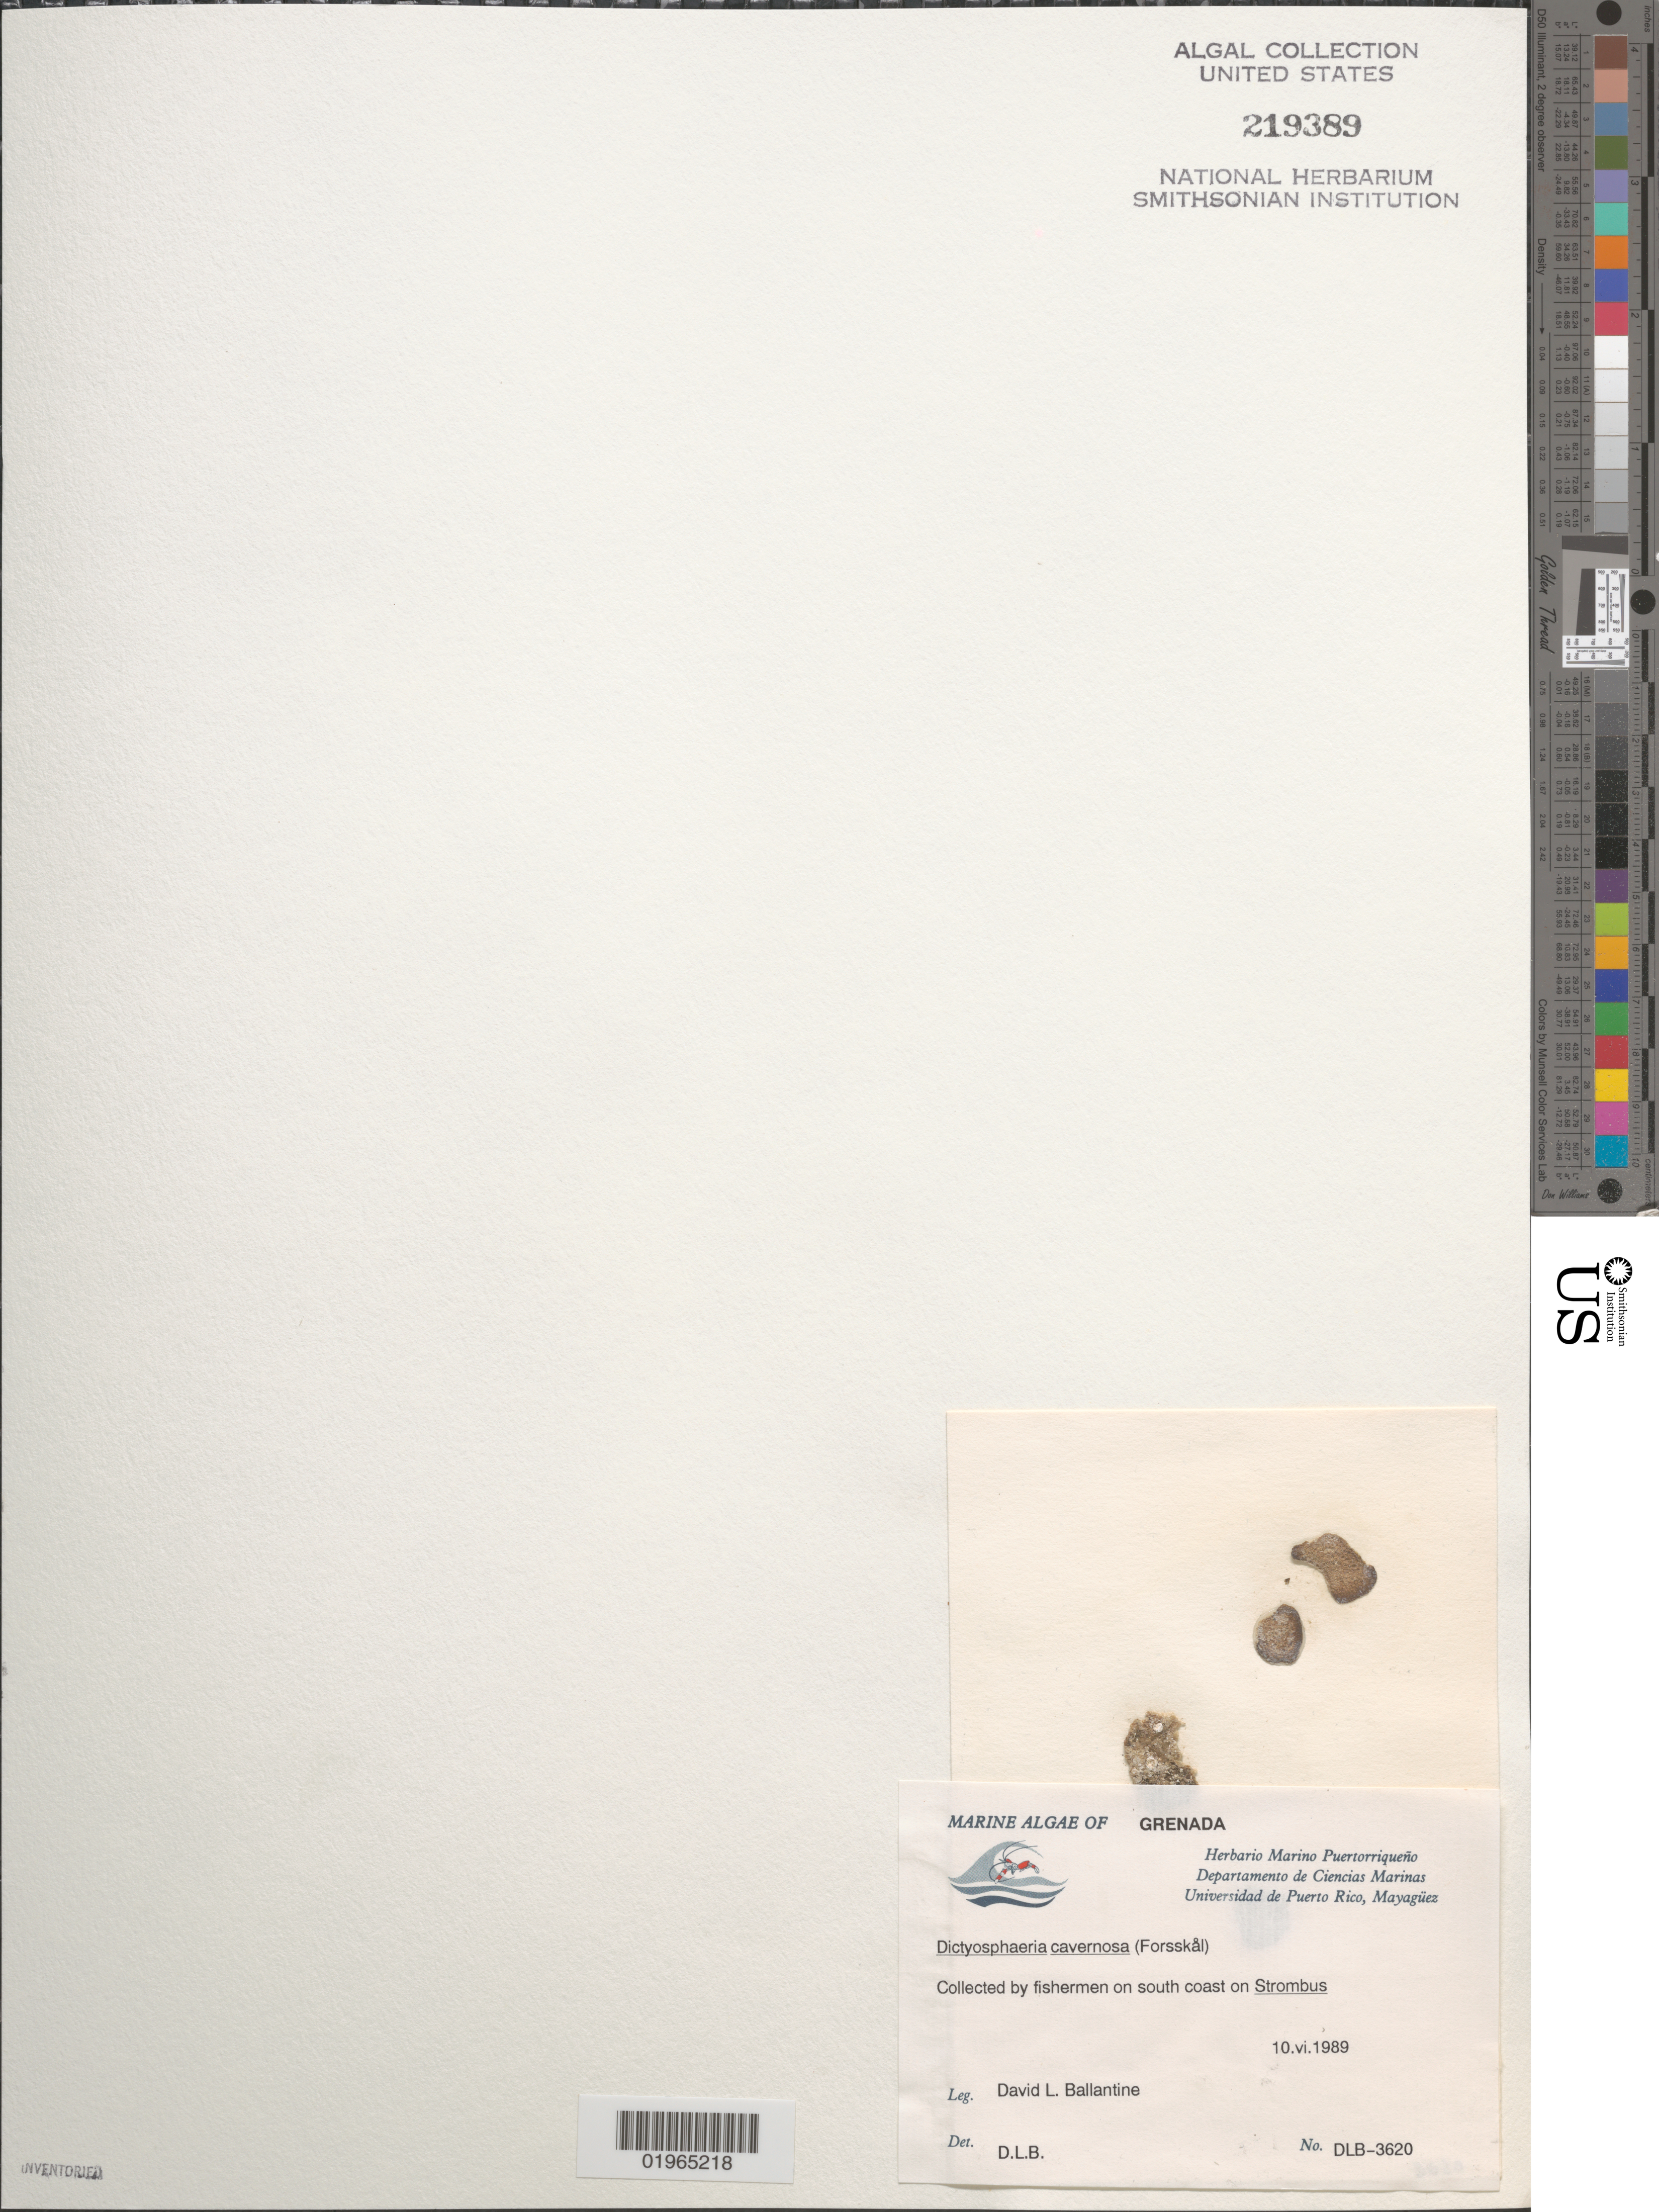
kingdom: Plantae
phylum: Chlorophyta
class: Ulvophyceae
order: Siphonocladales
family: Siphonocladaceae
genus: Dictyosphaeria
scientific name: Dictyosphaeria cavernosa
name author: (Forssk.) Børgesen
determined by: Ballantine, D. L.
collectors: D.L. Ballantine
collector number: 3620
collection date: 1989-06-10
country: Grenada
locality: Collected by fishermen on south coast.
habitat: On Strombus.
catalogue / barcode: US 219389